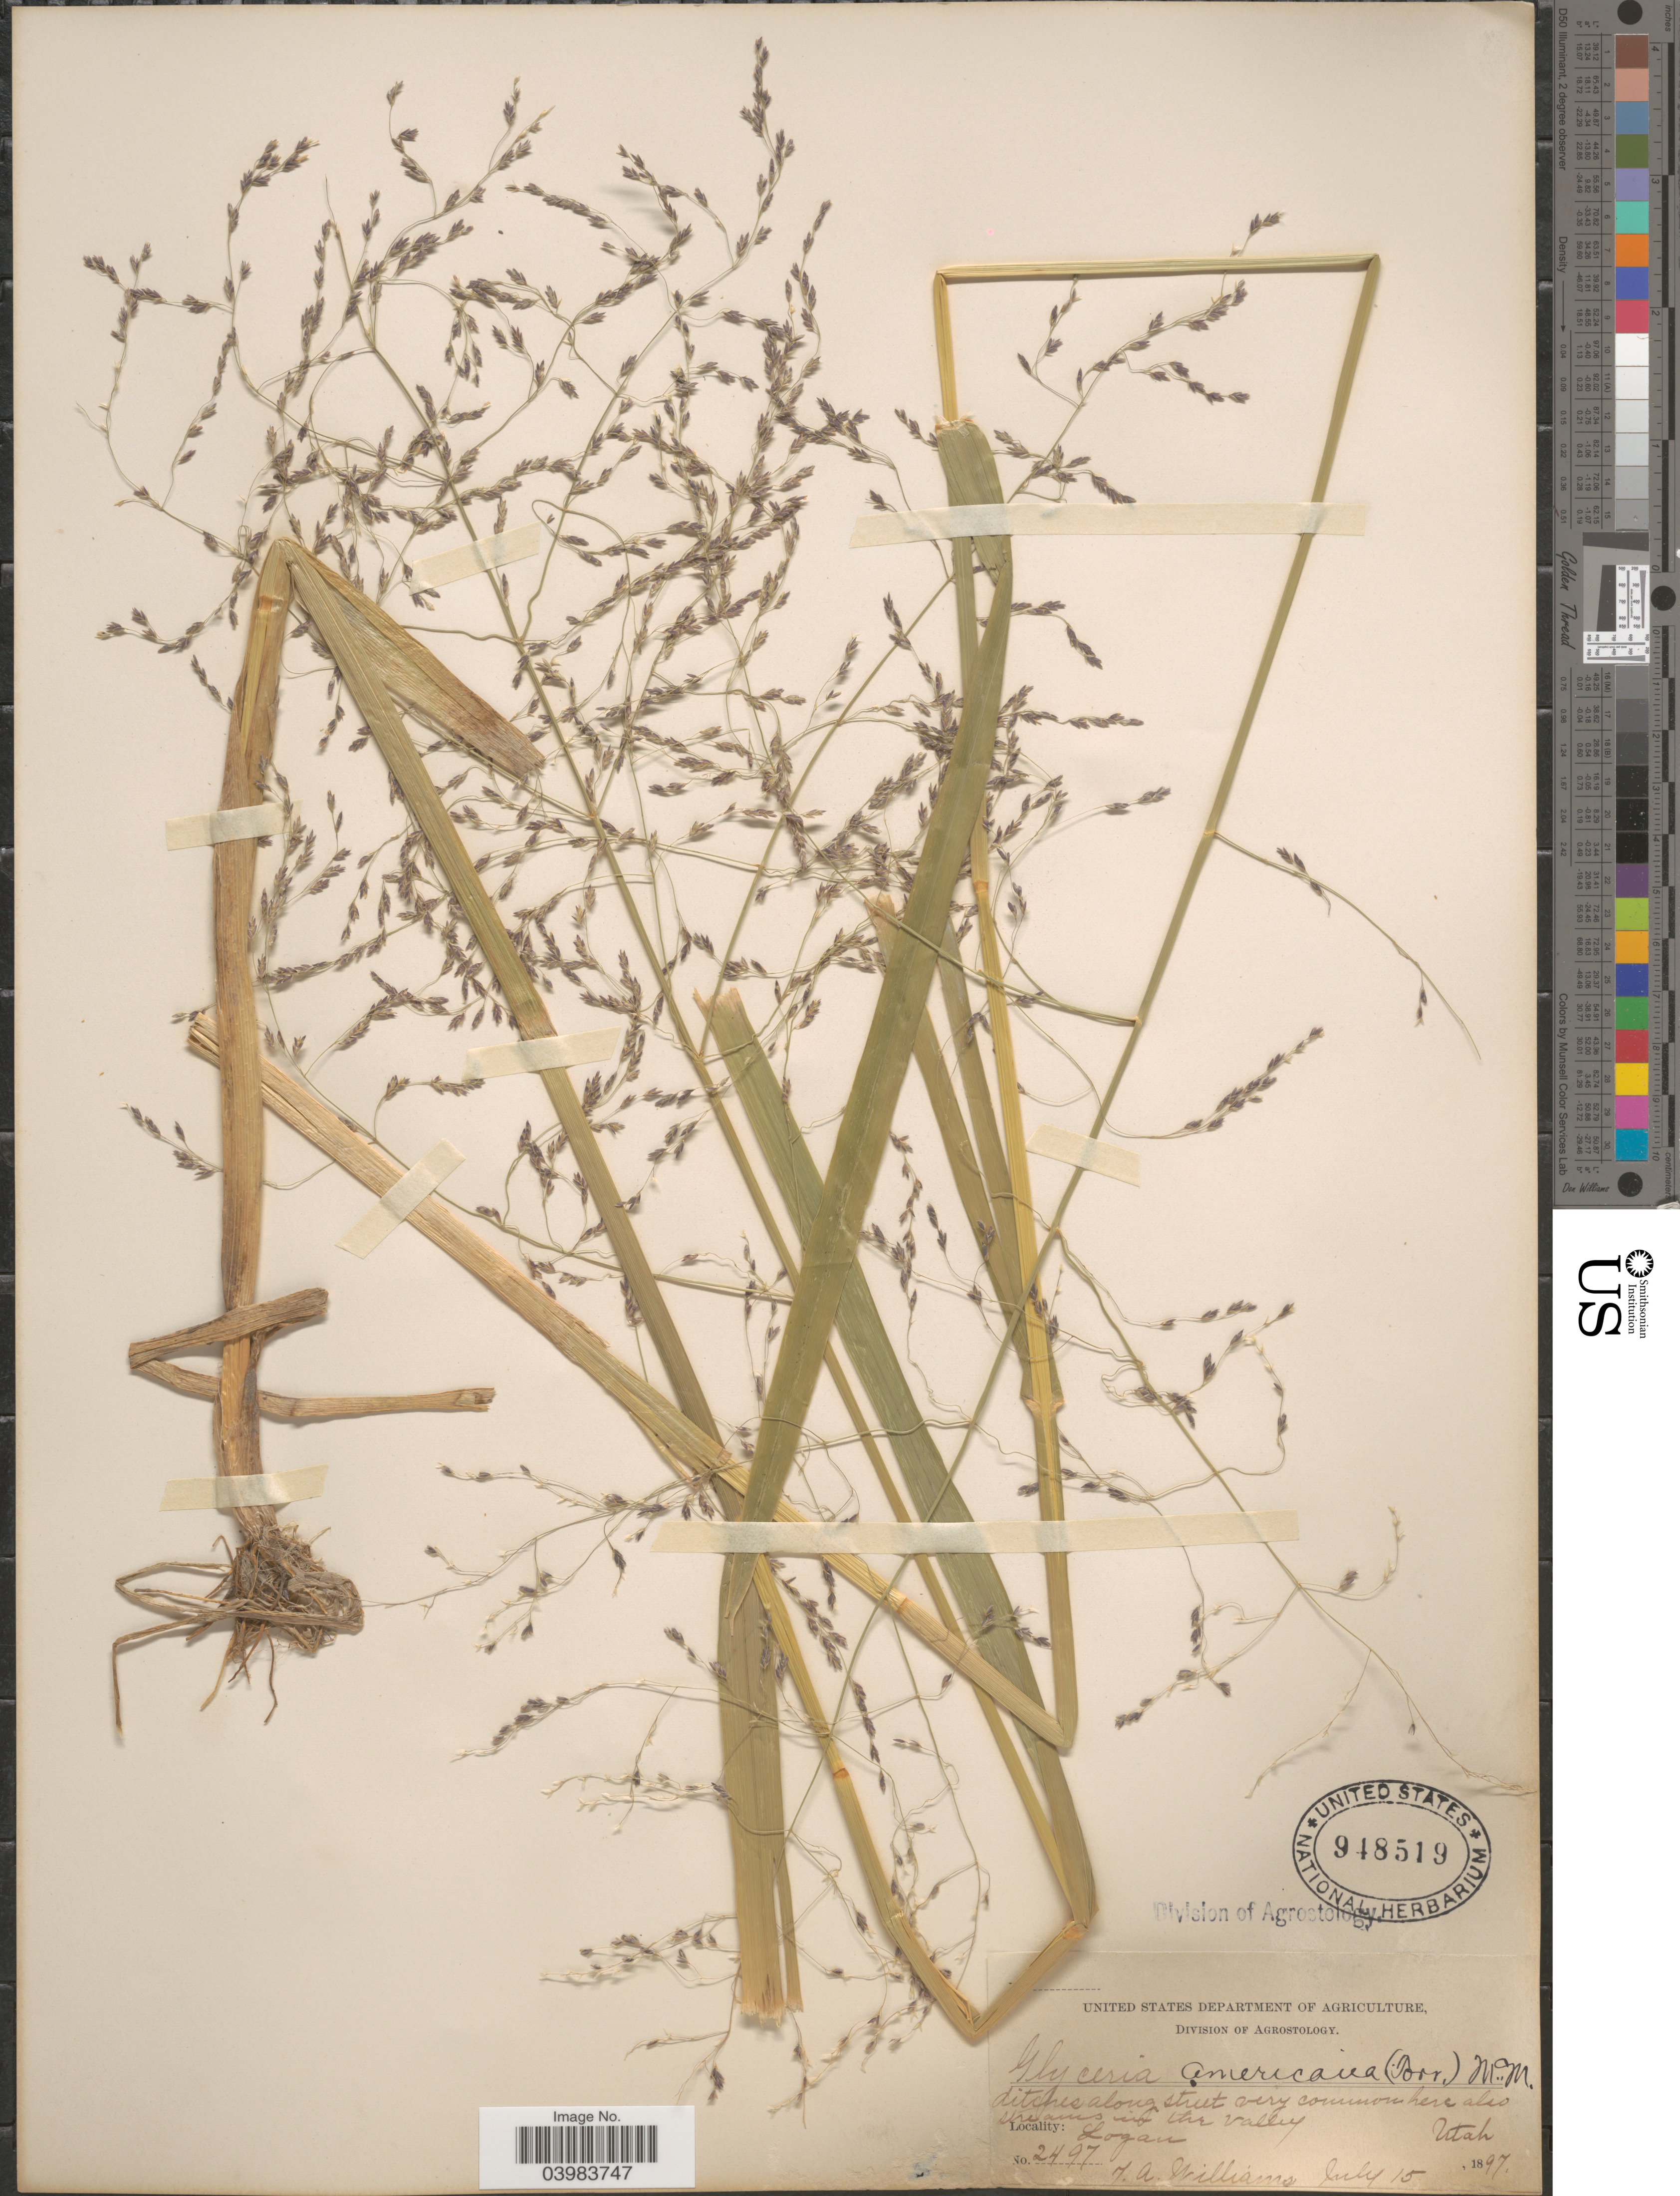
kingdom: Plantae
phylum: Tracheophyta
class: Liliopsida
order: Poales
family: Poaceae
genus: Glyceria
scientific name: Glyceria grandis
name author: S. Watson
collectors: T. A. Williams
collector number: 2497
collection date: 1897-07-15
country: United States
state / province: Utah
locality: Logan.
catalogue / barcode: US 948519